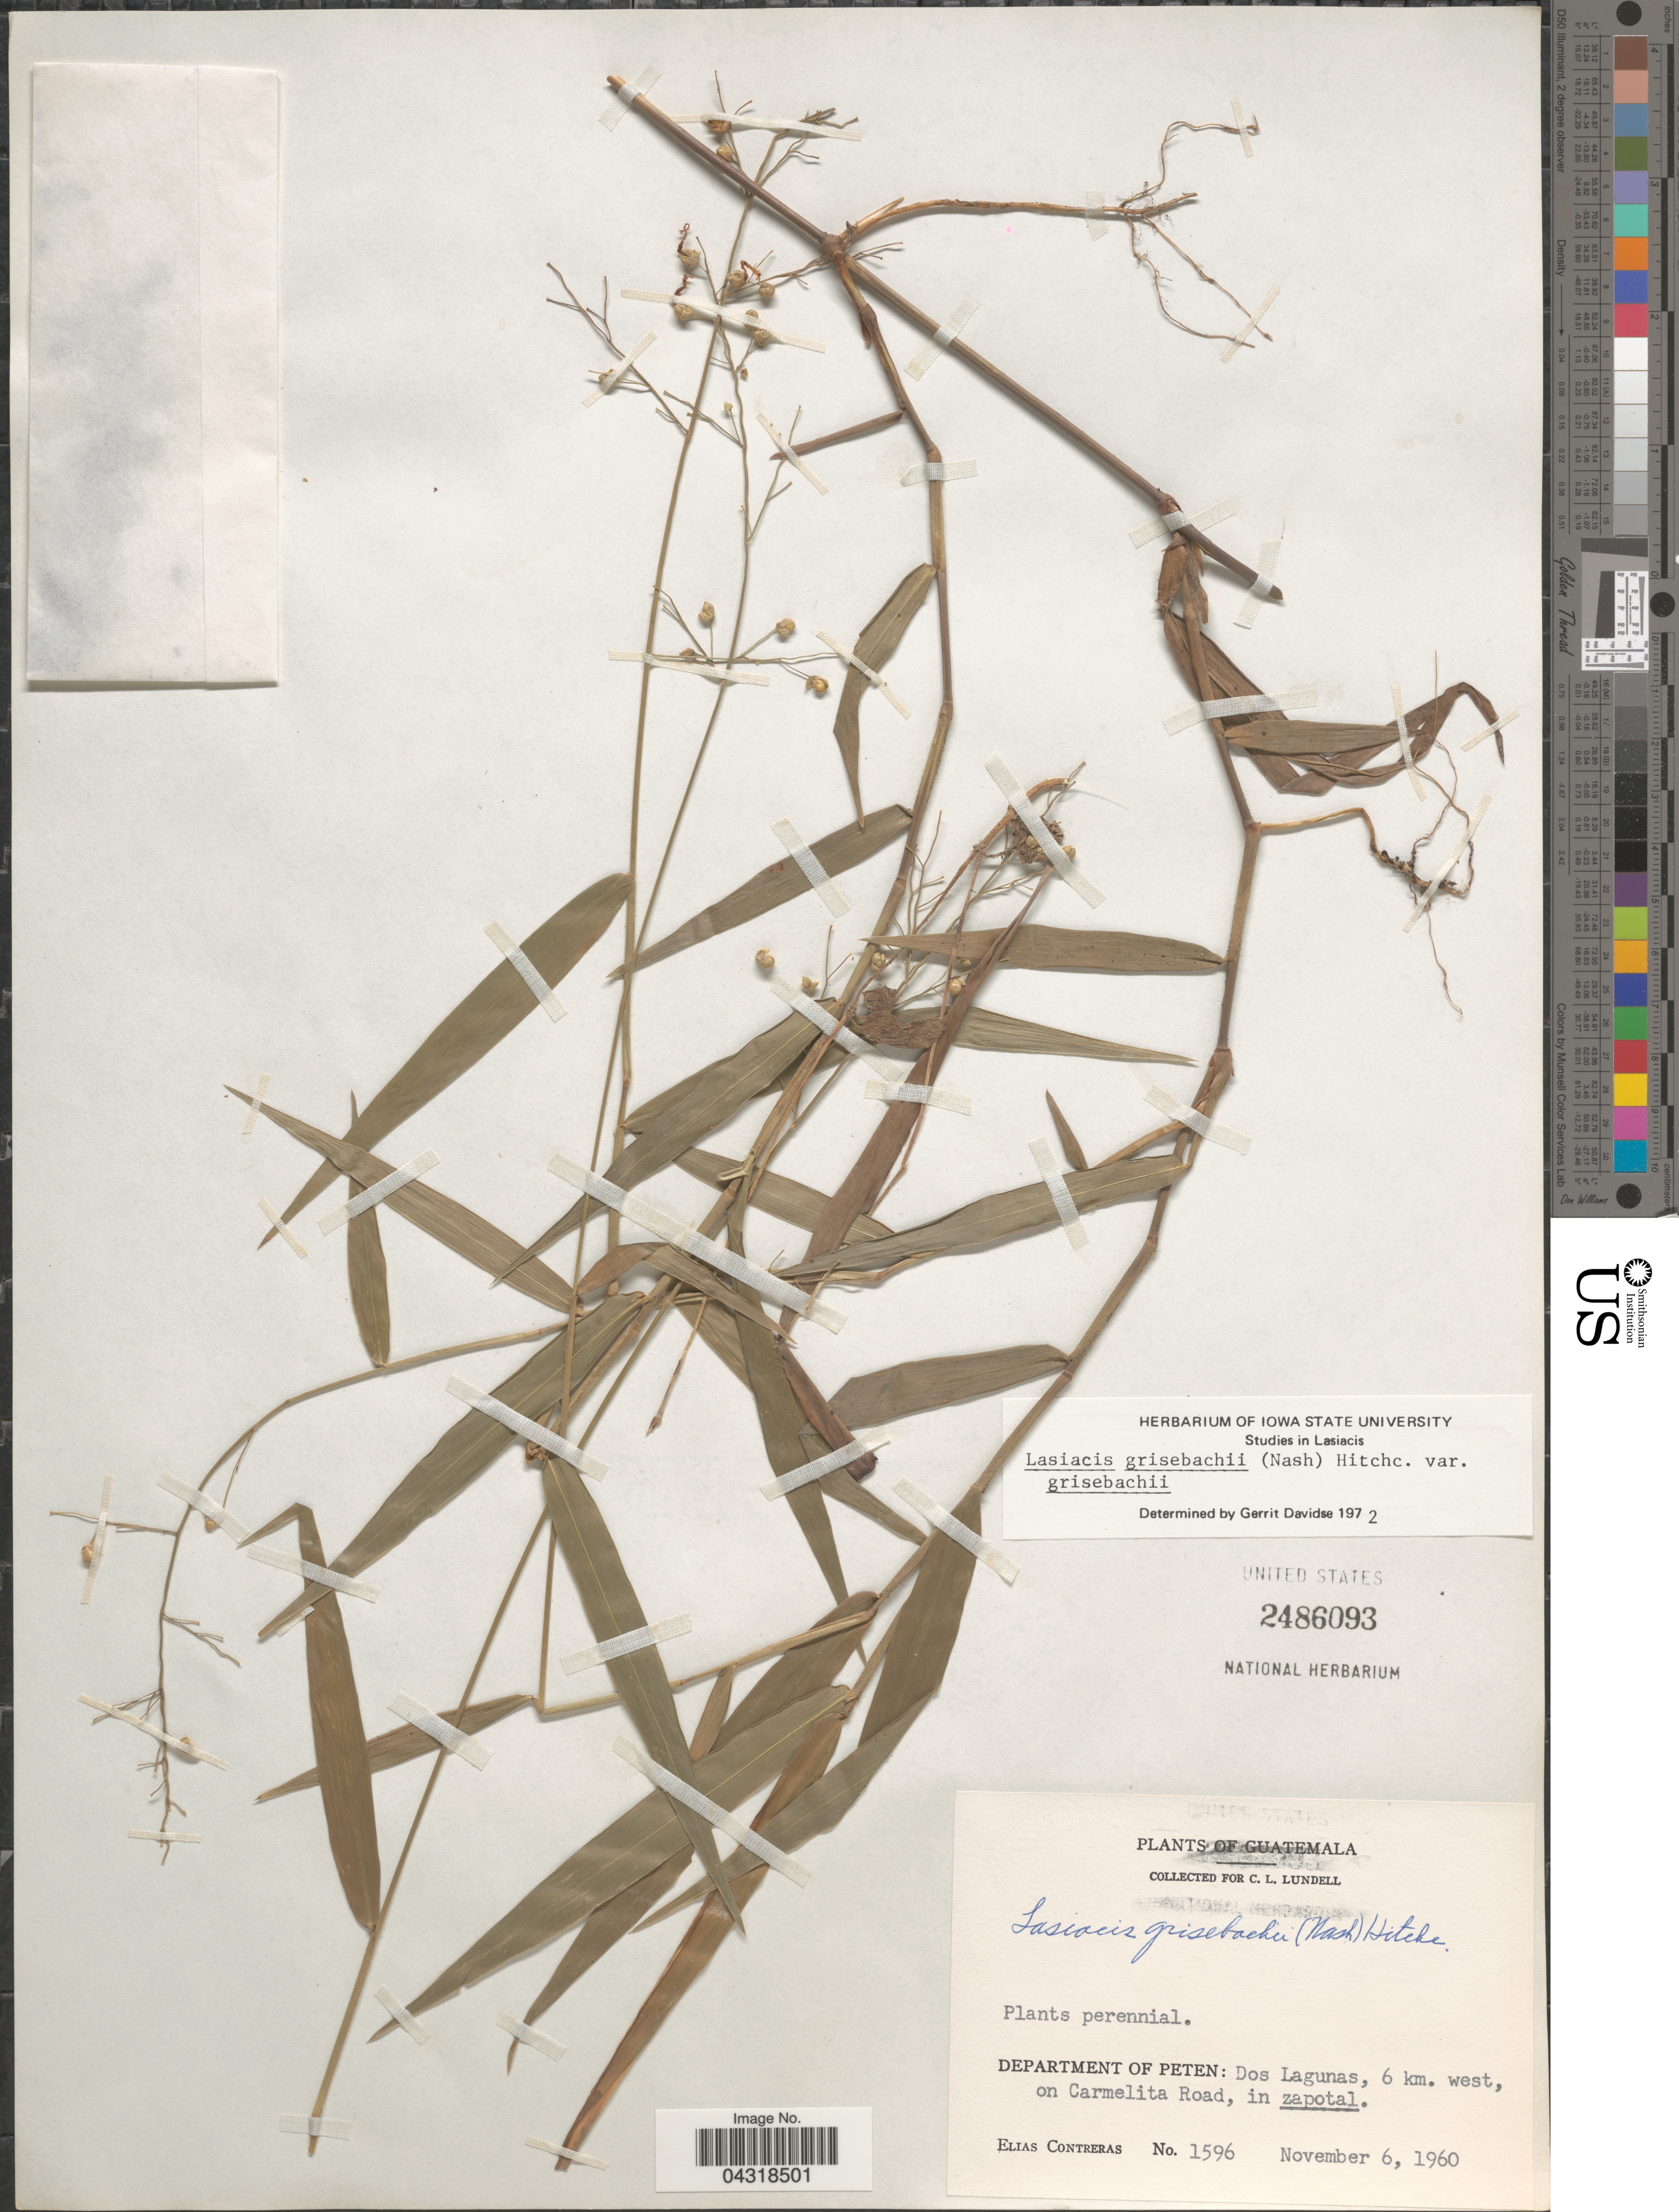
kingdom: Plantae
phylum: Tracheophyta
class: Liliopsida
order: Poales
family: Poaceae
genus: Lasiacis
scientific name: Lasiacis grisebachii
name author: (Nash) Hitchc.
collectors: E. Contreras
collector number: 1596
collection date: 1960-11-06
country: Guatemala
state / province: El Peten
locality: Department of Peten: Dos Lagunas, 6 km. west, on Carmelita Road, in zapotal.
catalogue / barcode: US 2486093